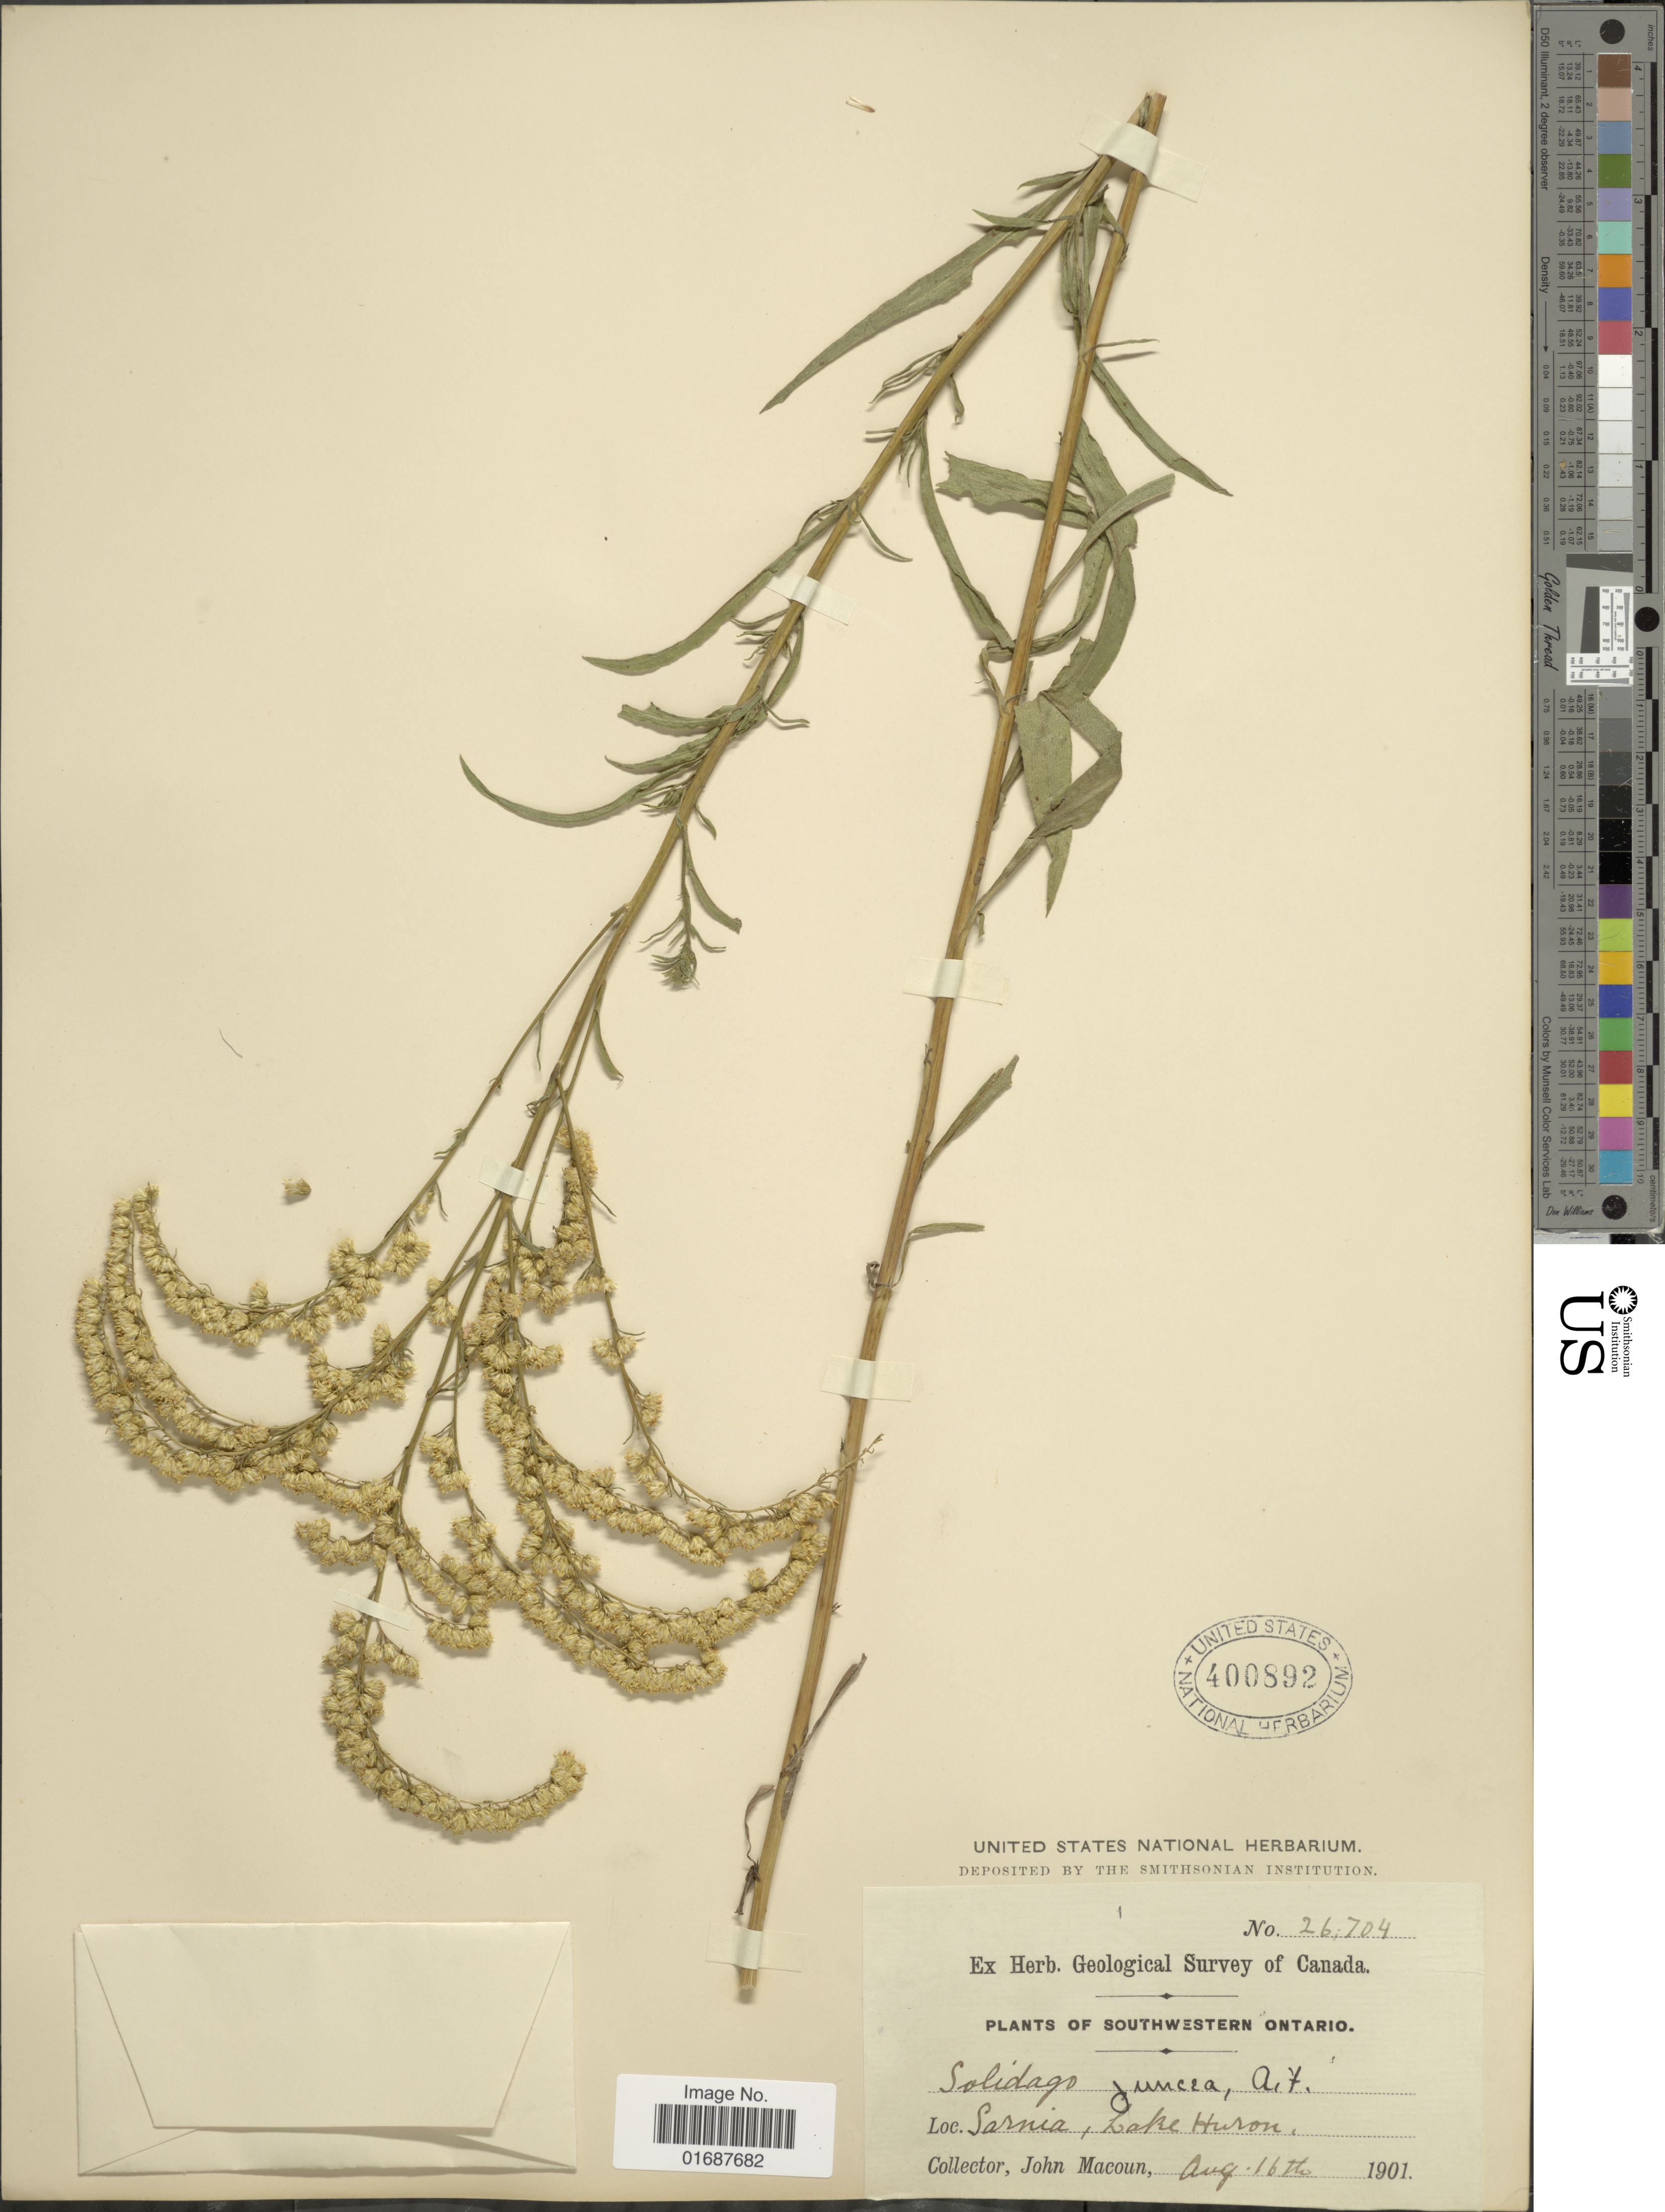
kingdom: Plantae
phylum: Tracheophyta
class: Magnoliopsida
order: Asterales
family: Asteraceae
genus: Solidago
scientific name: Solidago juncea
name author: Aiton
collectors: J. Macoun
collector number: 26704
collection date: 1901-08-16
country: Canada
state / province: Ontario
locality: Southwestern Ontario. Sarnia, Lake Huron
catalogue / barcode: US 400892